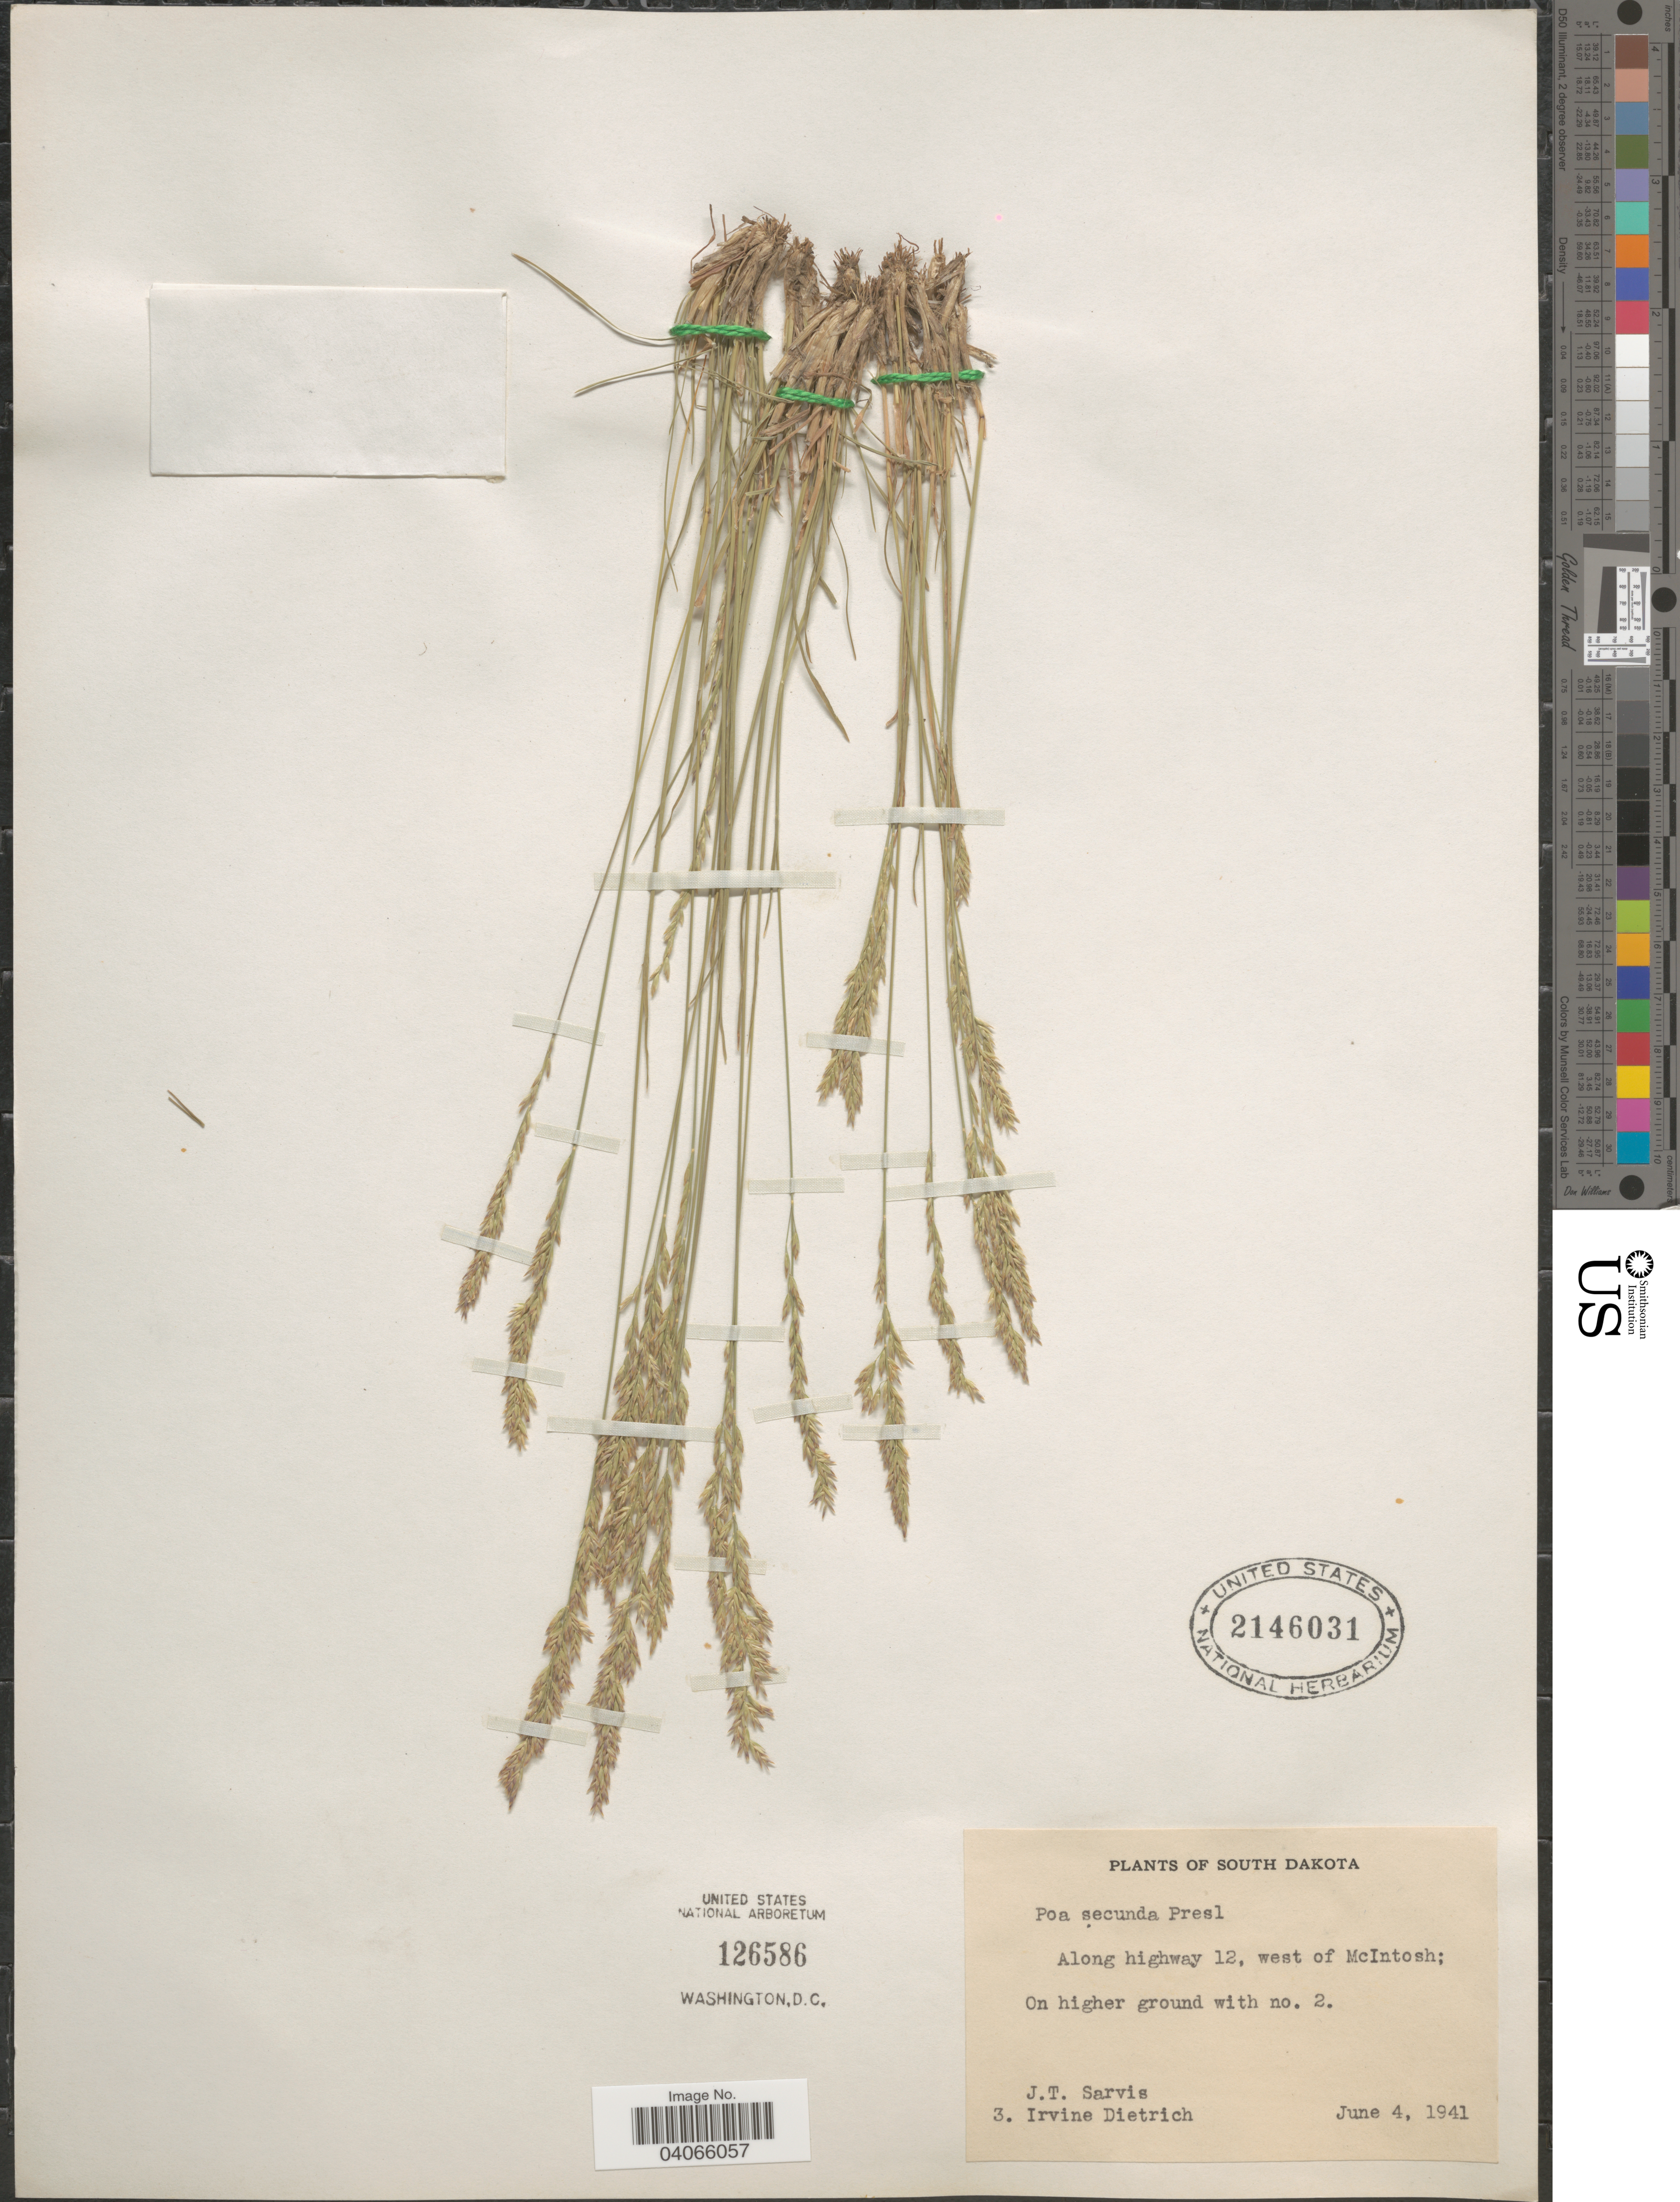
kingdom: Plantae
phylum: Tracheophyta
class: Liliopsida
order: Poales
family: Poaceae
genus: Poa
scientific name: Poa secunda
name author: J. Presl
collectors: J. Sarvis & I. Dietrich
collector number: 3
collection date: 1941-06-04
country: United States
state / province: South Dakota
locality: Along highway 12, west of McIntosh.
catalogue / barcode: US 2146031